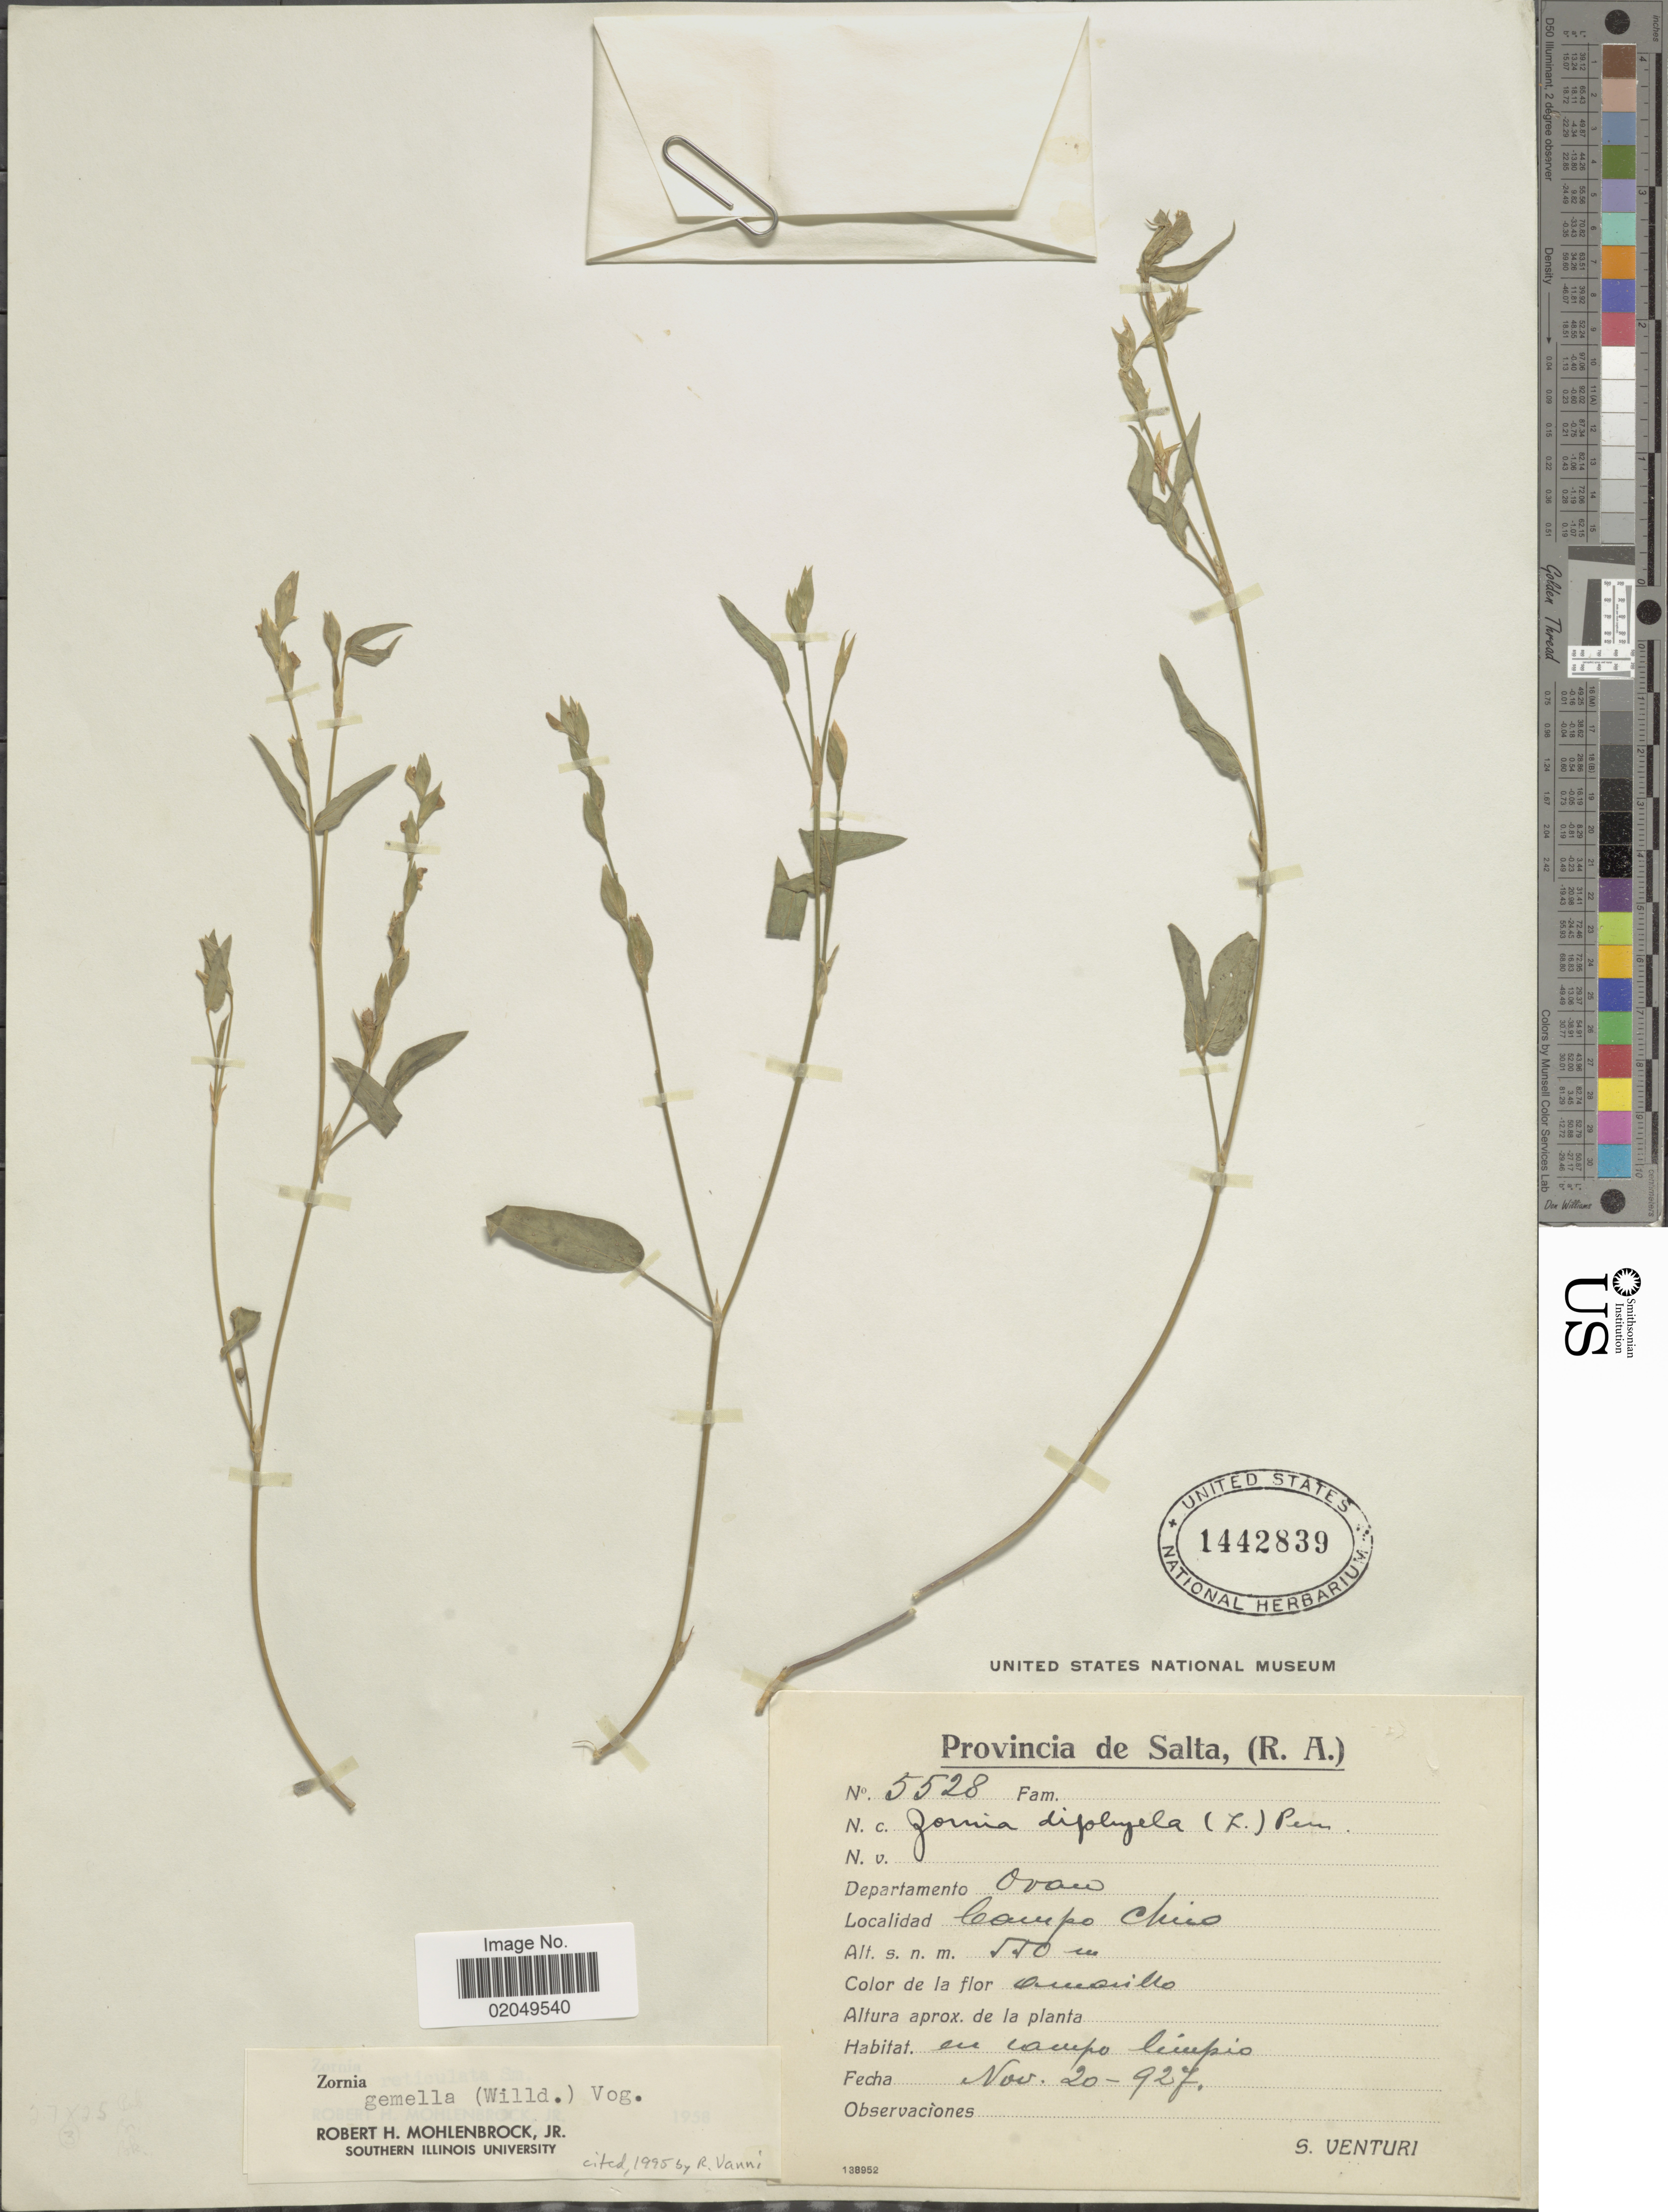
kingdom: Plantae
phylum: Tracheophyta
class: Magnoliopsida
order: Fabales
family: Fabaceae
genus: Zornia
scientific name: Zornia gemella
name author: Vogel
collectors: S. Venturi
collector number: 5528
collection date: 1927-11-20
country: Argentina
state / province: Salta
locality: Departament Oran, Campo Chico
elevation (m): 550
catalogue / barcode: US 1442839